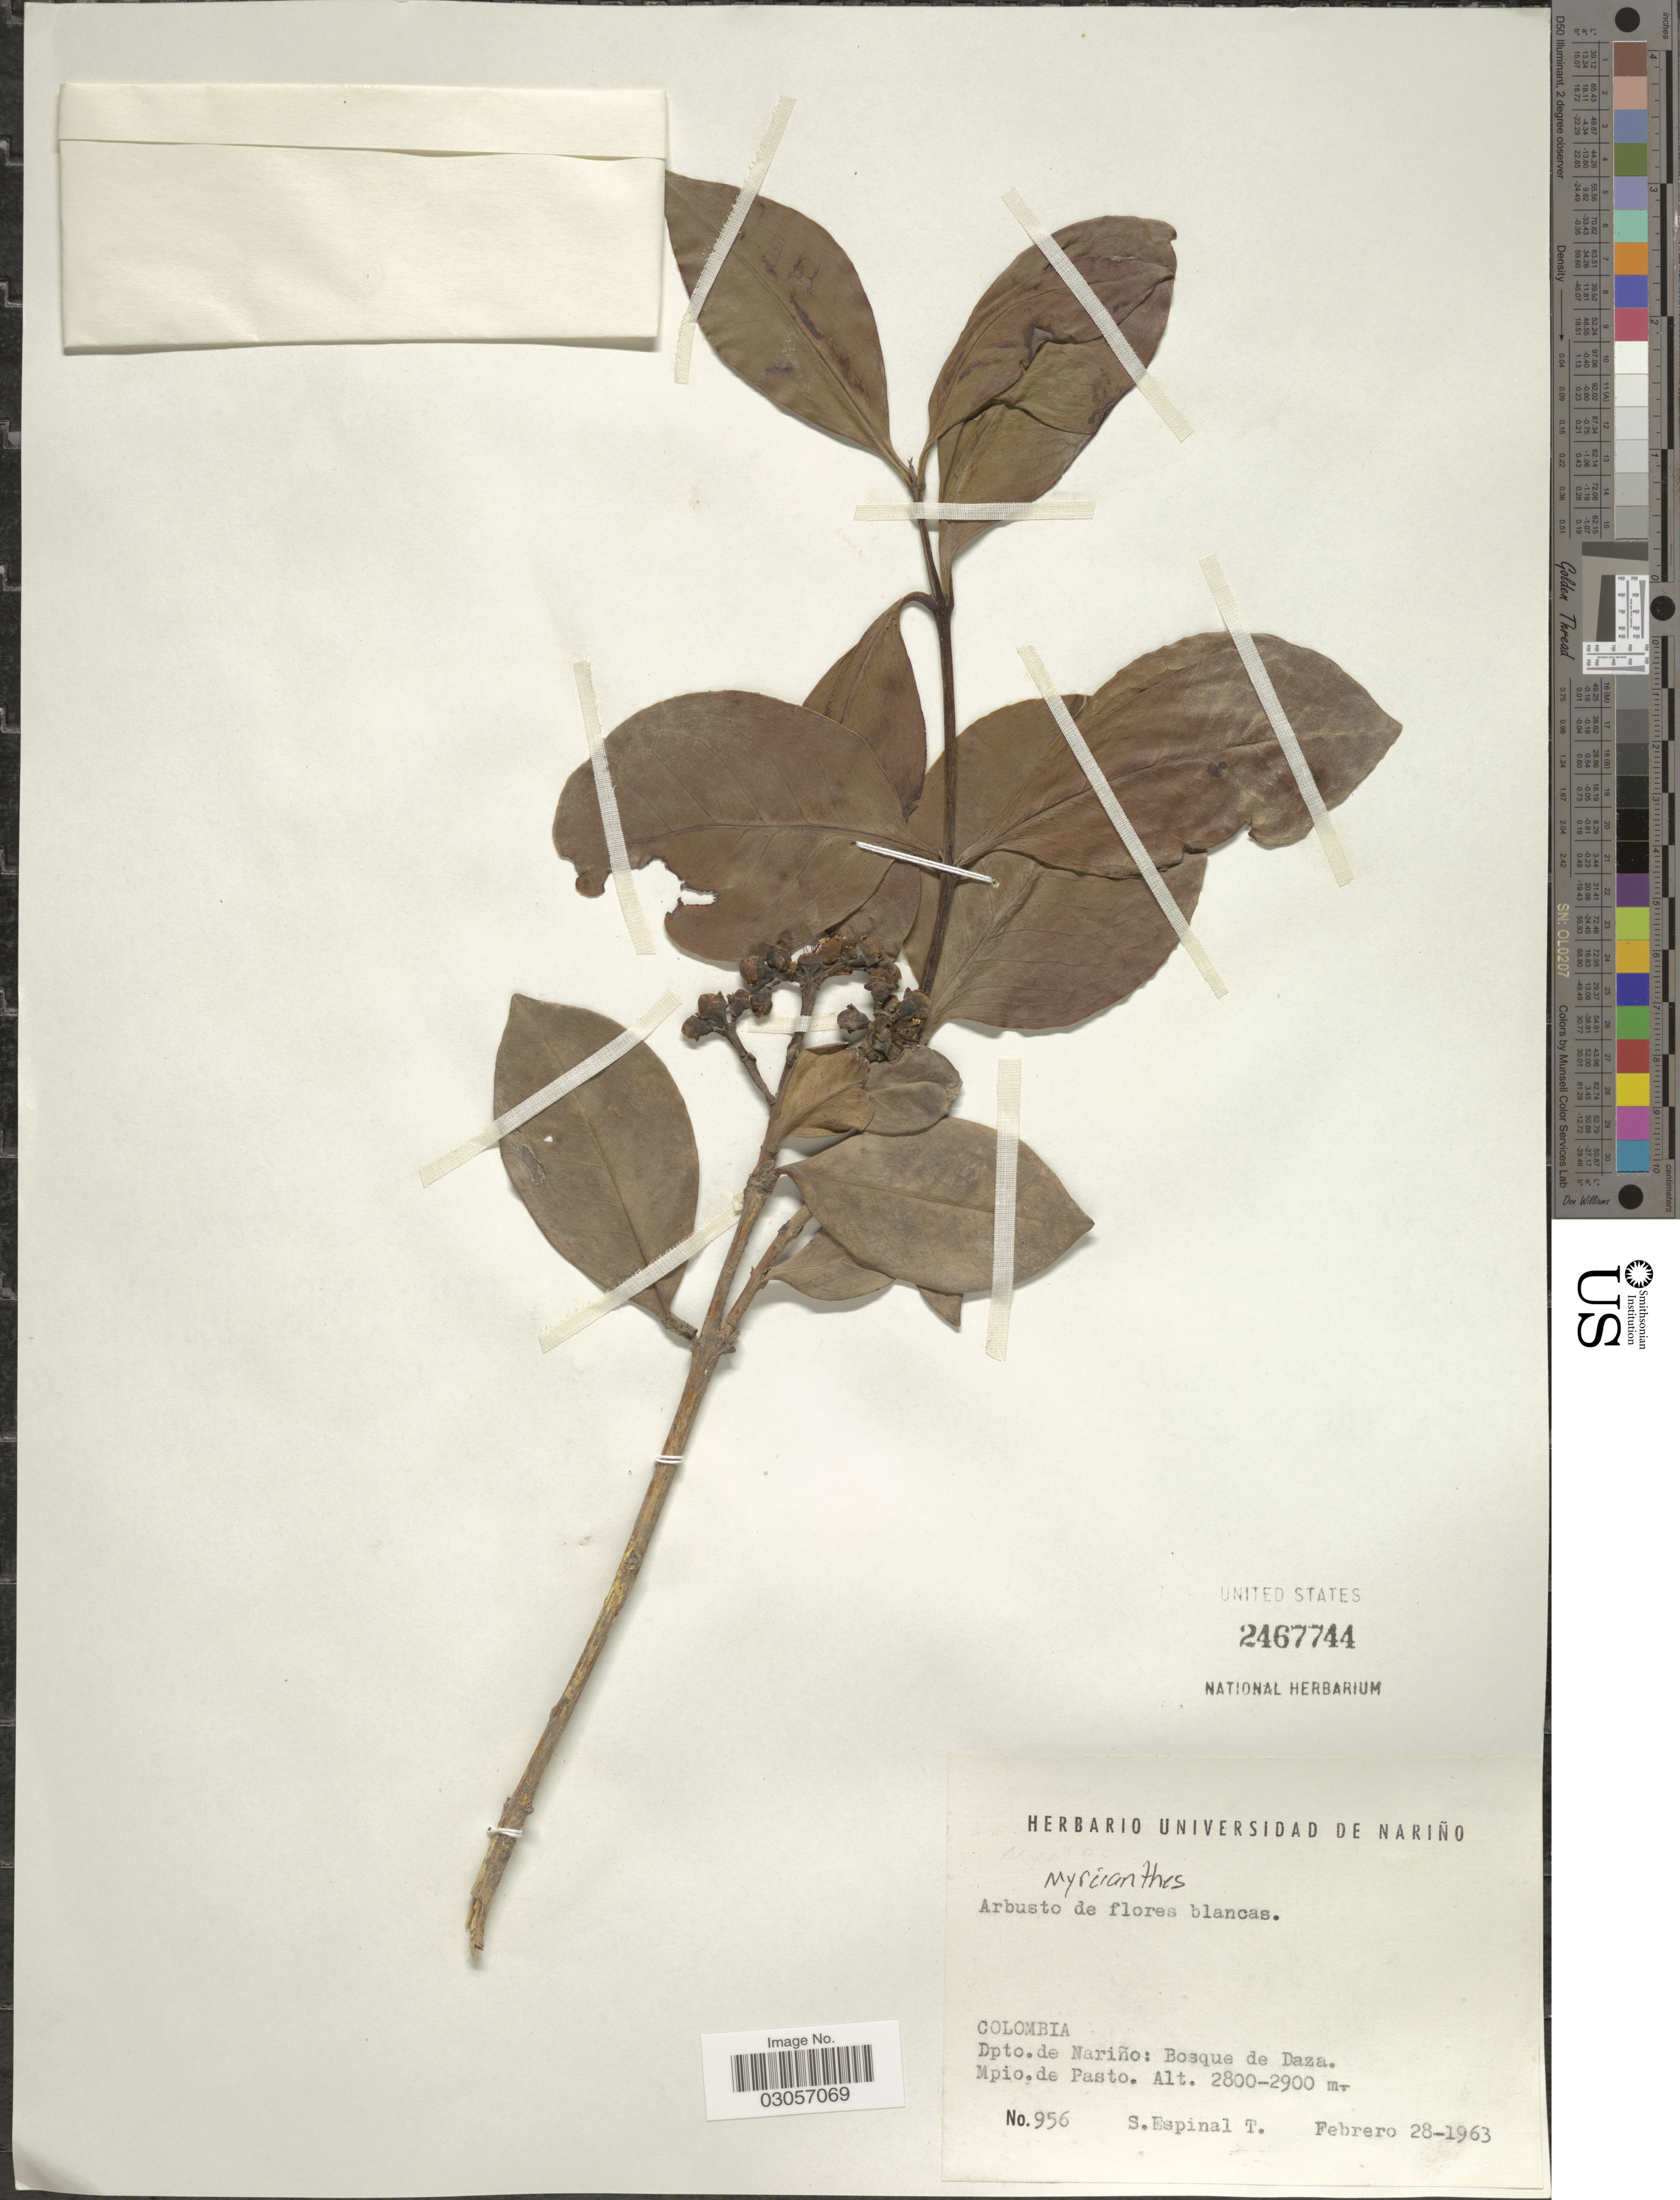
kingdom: Plantae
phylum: Tracheophyta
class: Magnoliopsida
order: Myrtales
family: Myrtaceae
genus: Myrcianthes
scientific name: Myrcianthes sp.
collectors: S. Espinal T.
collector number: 956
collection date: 1963-02-28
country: Colombia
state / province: Nariño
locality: Dpto. Nariño: Bosque de Daza. Mpio. de Pasto.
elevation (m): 2800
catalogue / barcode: US 2467744